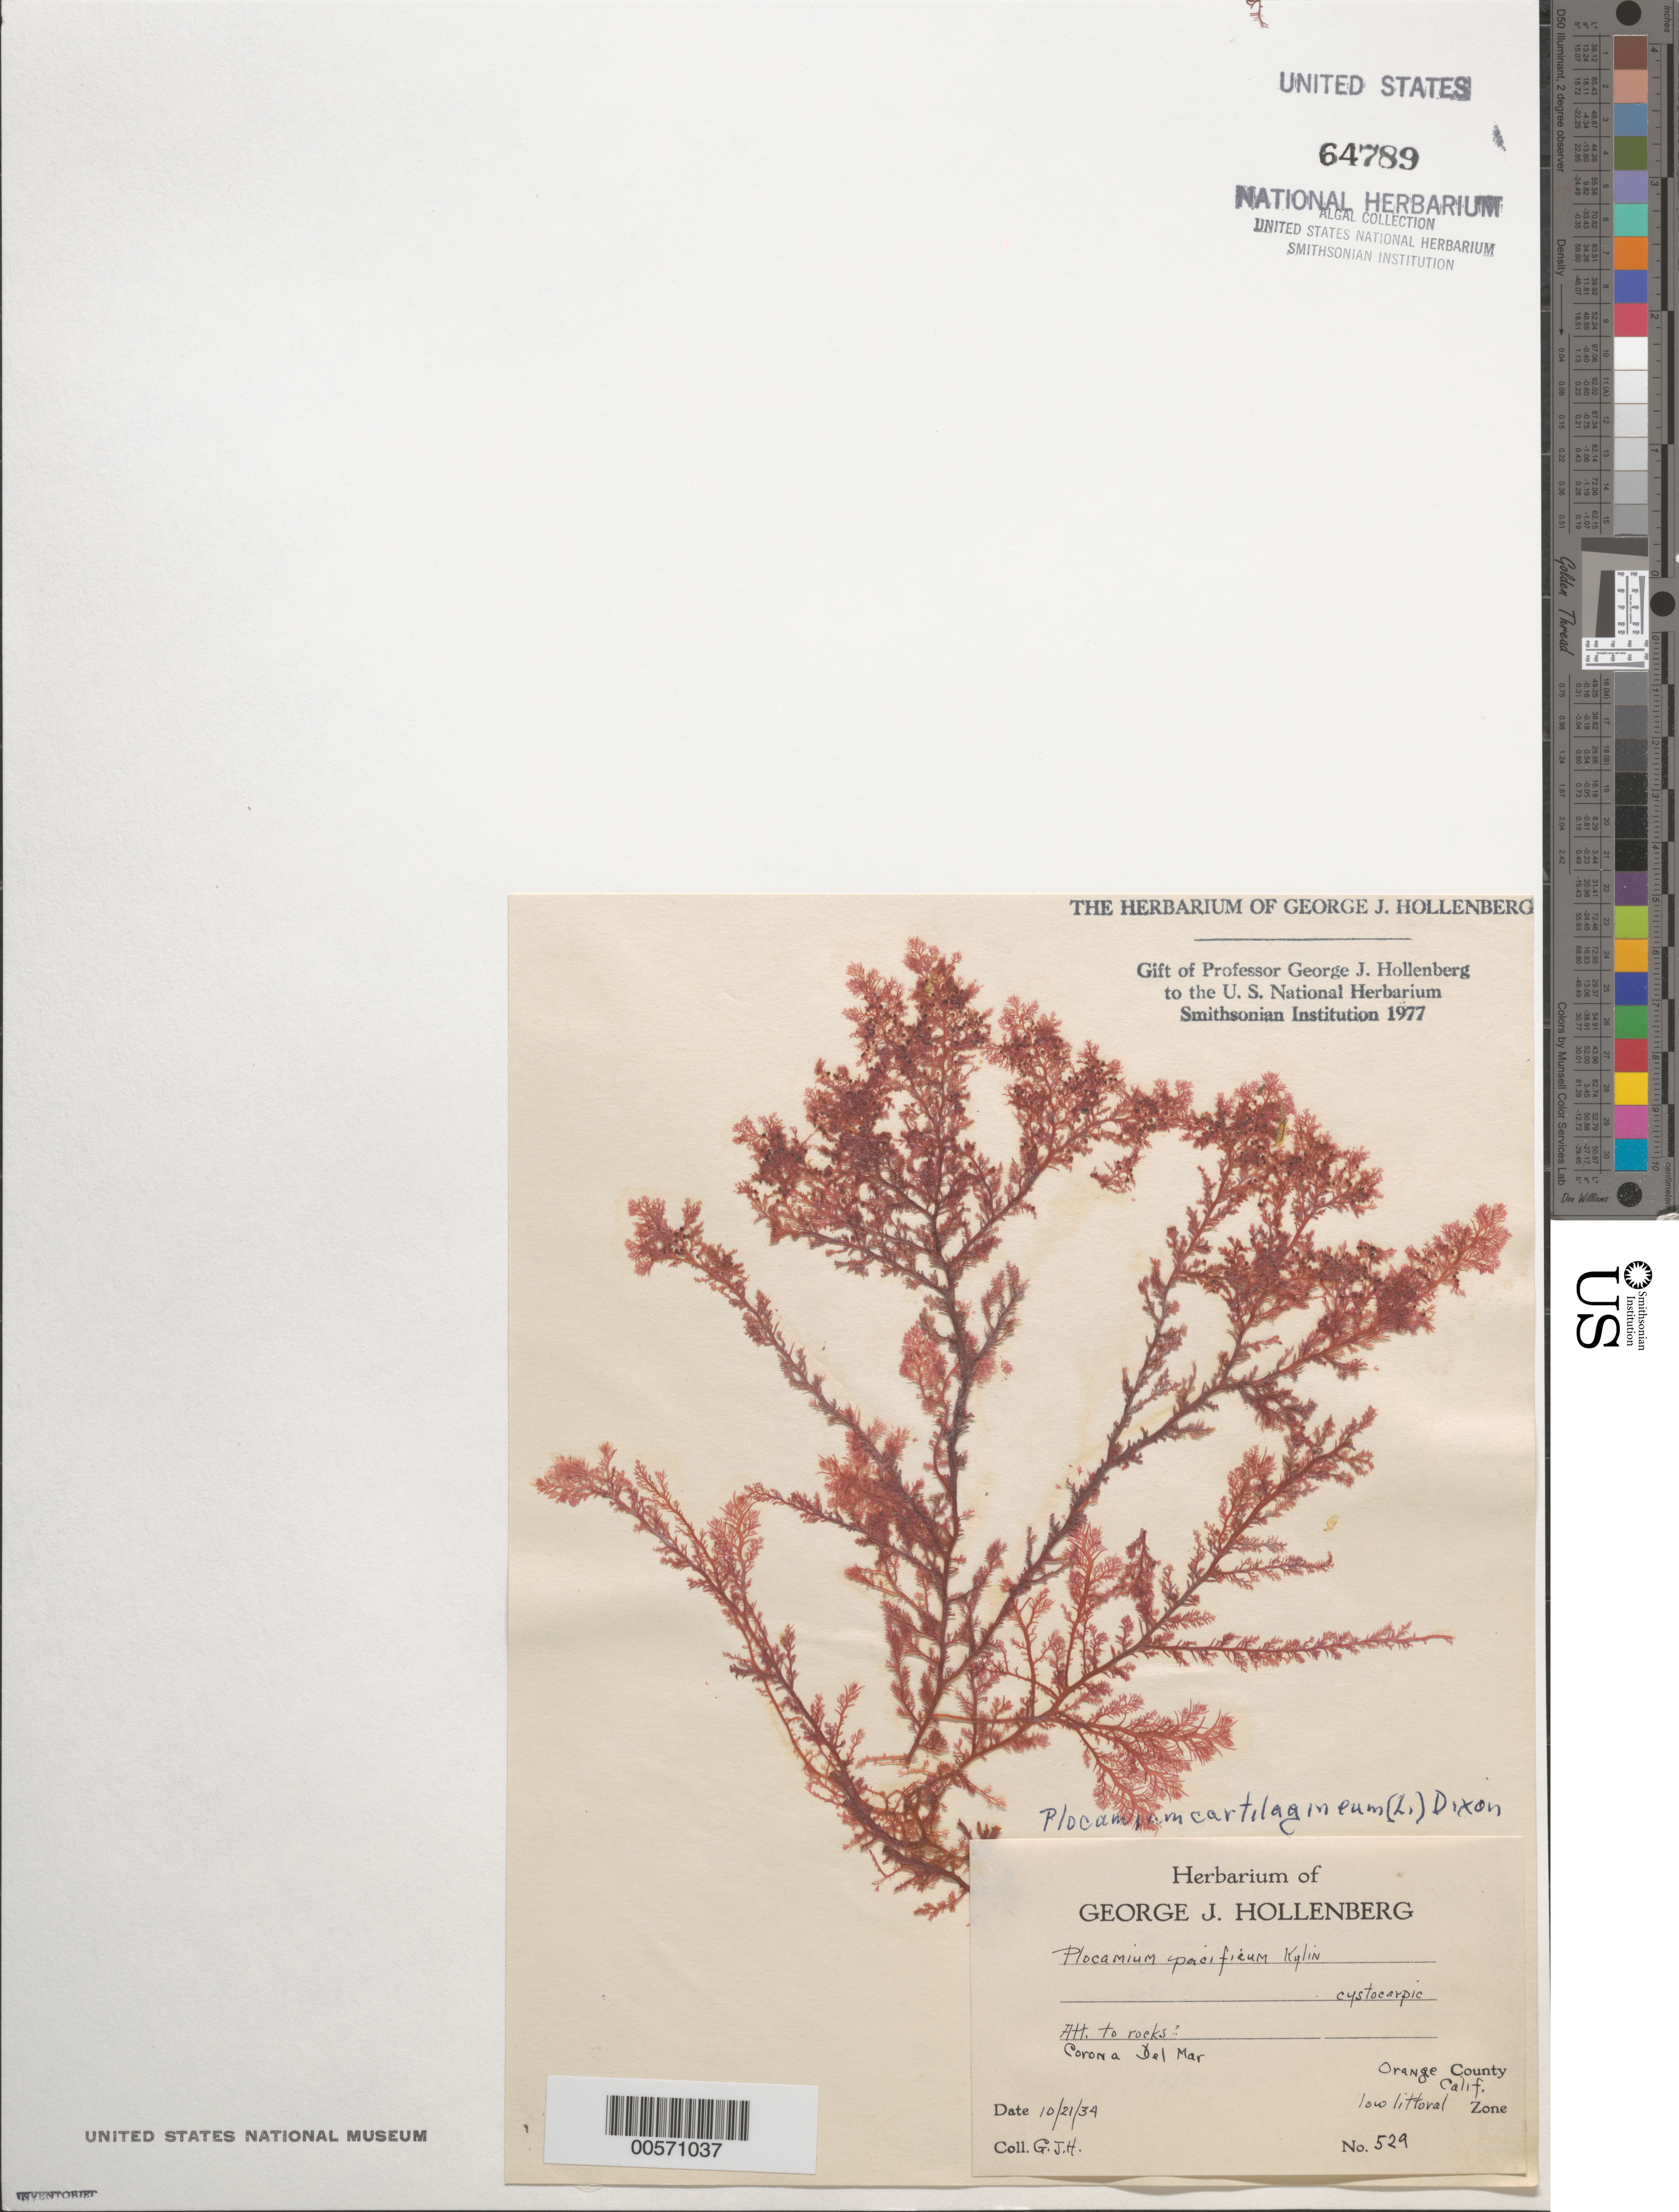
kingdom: Plantae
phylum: Rhodophyta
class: Florideophyceae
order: Plocamiales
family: Plocamiaceae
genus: Plocamium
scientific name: Plocamium cartilagineum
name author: (L.) P.S. Dixon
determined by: Hollenberg, George J.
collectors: G. Hollenberg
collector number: GJH 529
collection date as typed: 21 Oct 1934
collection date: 1934-10-21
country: United States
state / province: California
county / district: Orange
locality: Corona del Mar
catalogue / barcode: US 64789